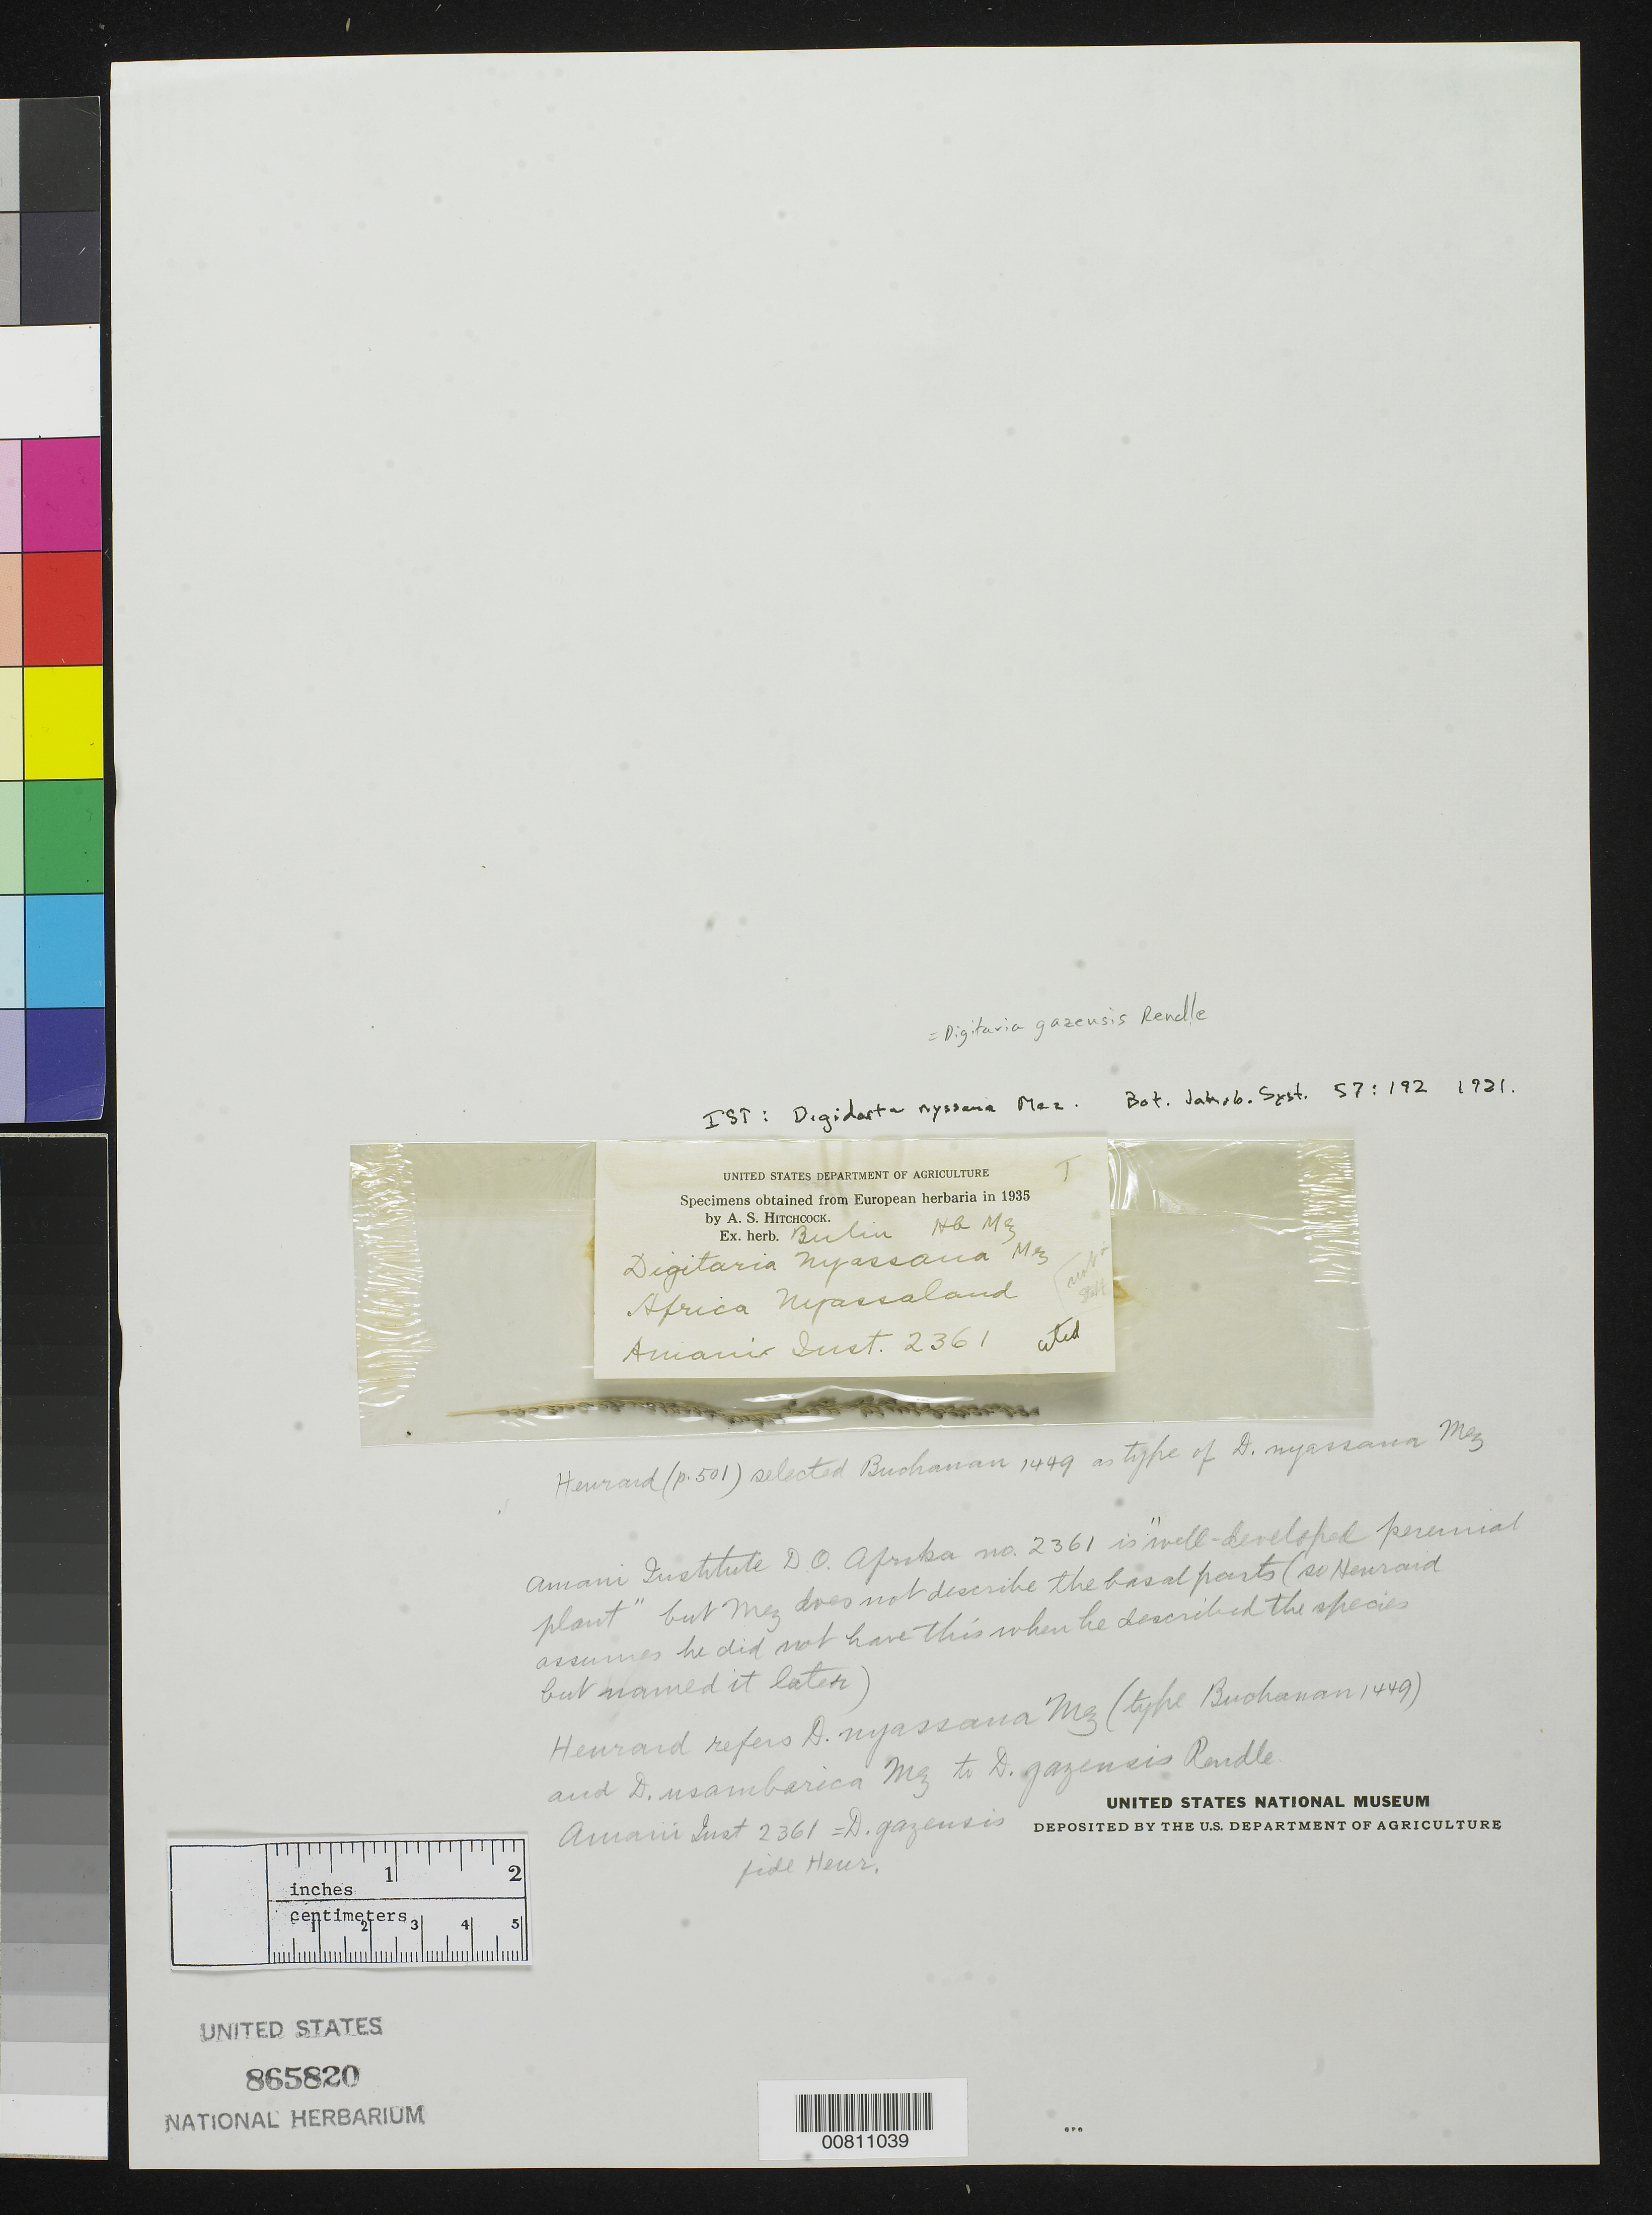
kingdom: Plantae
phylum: Tracheophyta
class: Liliopsida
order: Poales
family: Poaceae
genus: Digitaria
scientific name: Digitaria nyassana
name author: Mez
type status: Isosyntype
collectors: Amani Inst.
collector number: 2361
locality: Nyassaland.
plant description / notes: Published as "nyssana", apparently in error for "nyassana".; Fragment of type ex Herb. Berlin.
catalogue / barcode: US 865820